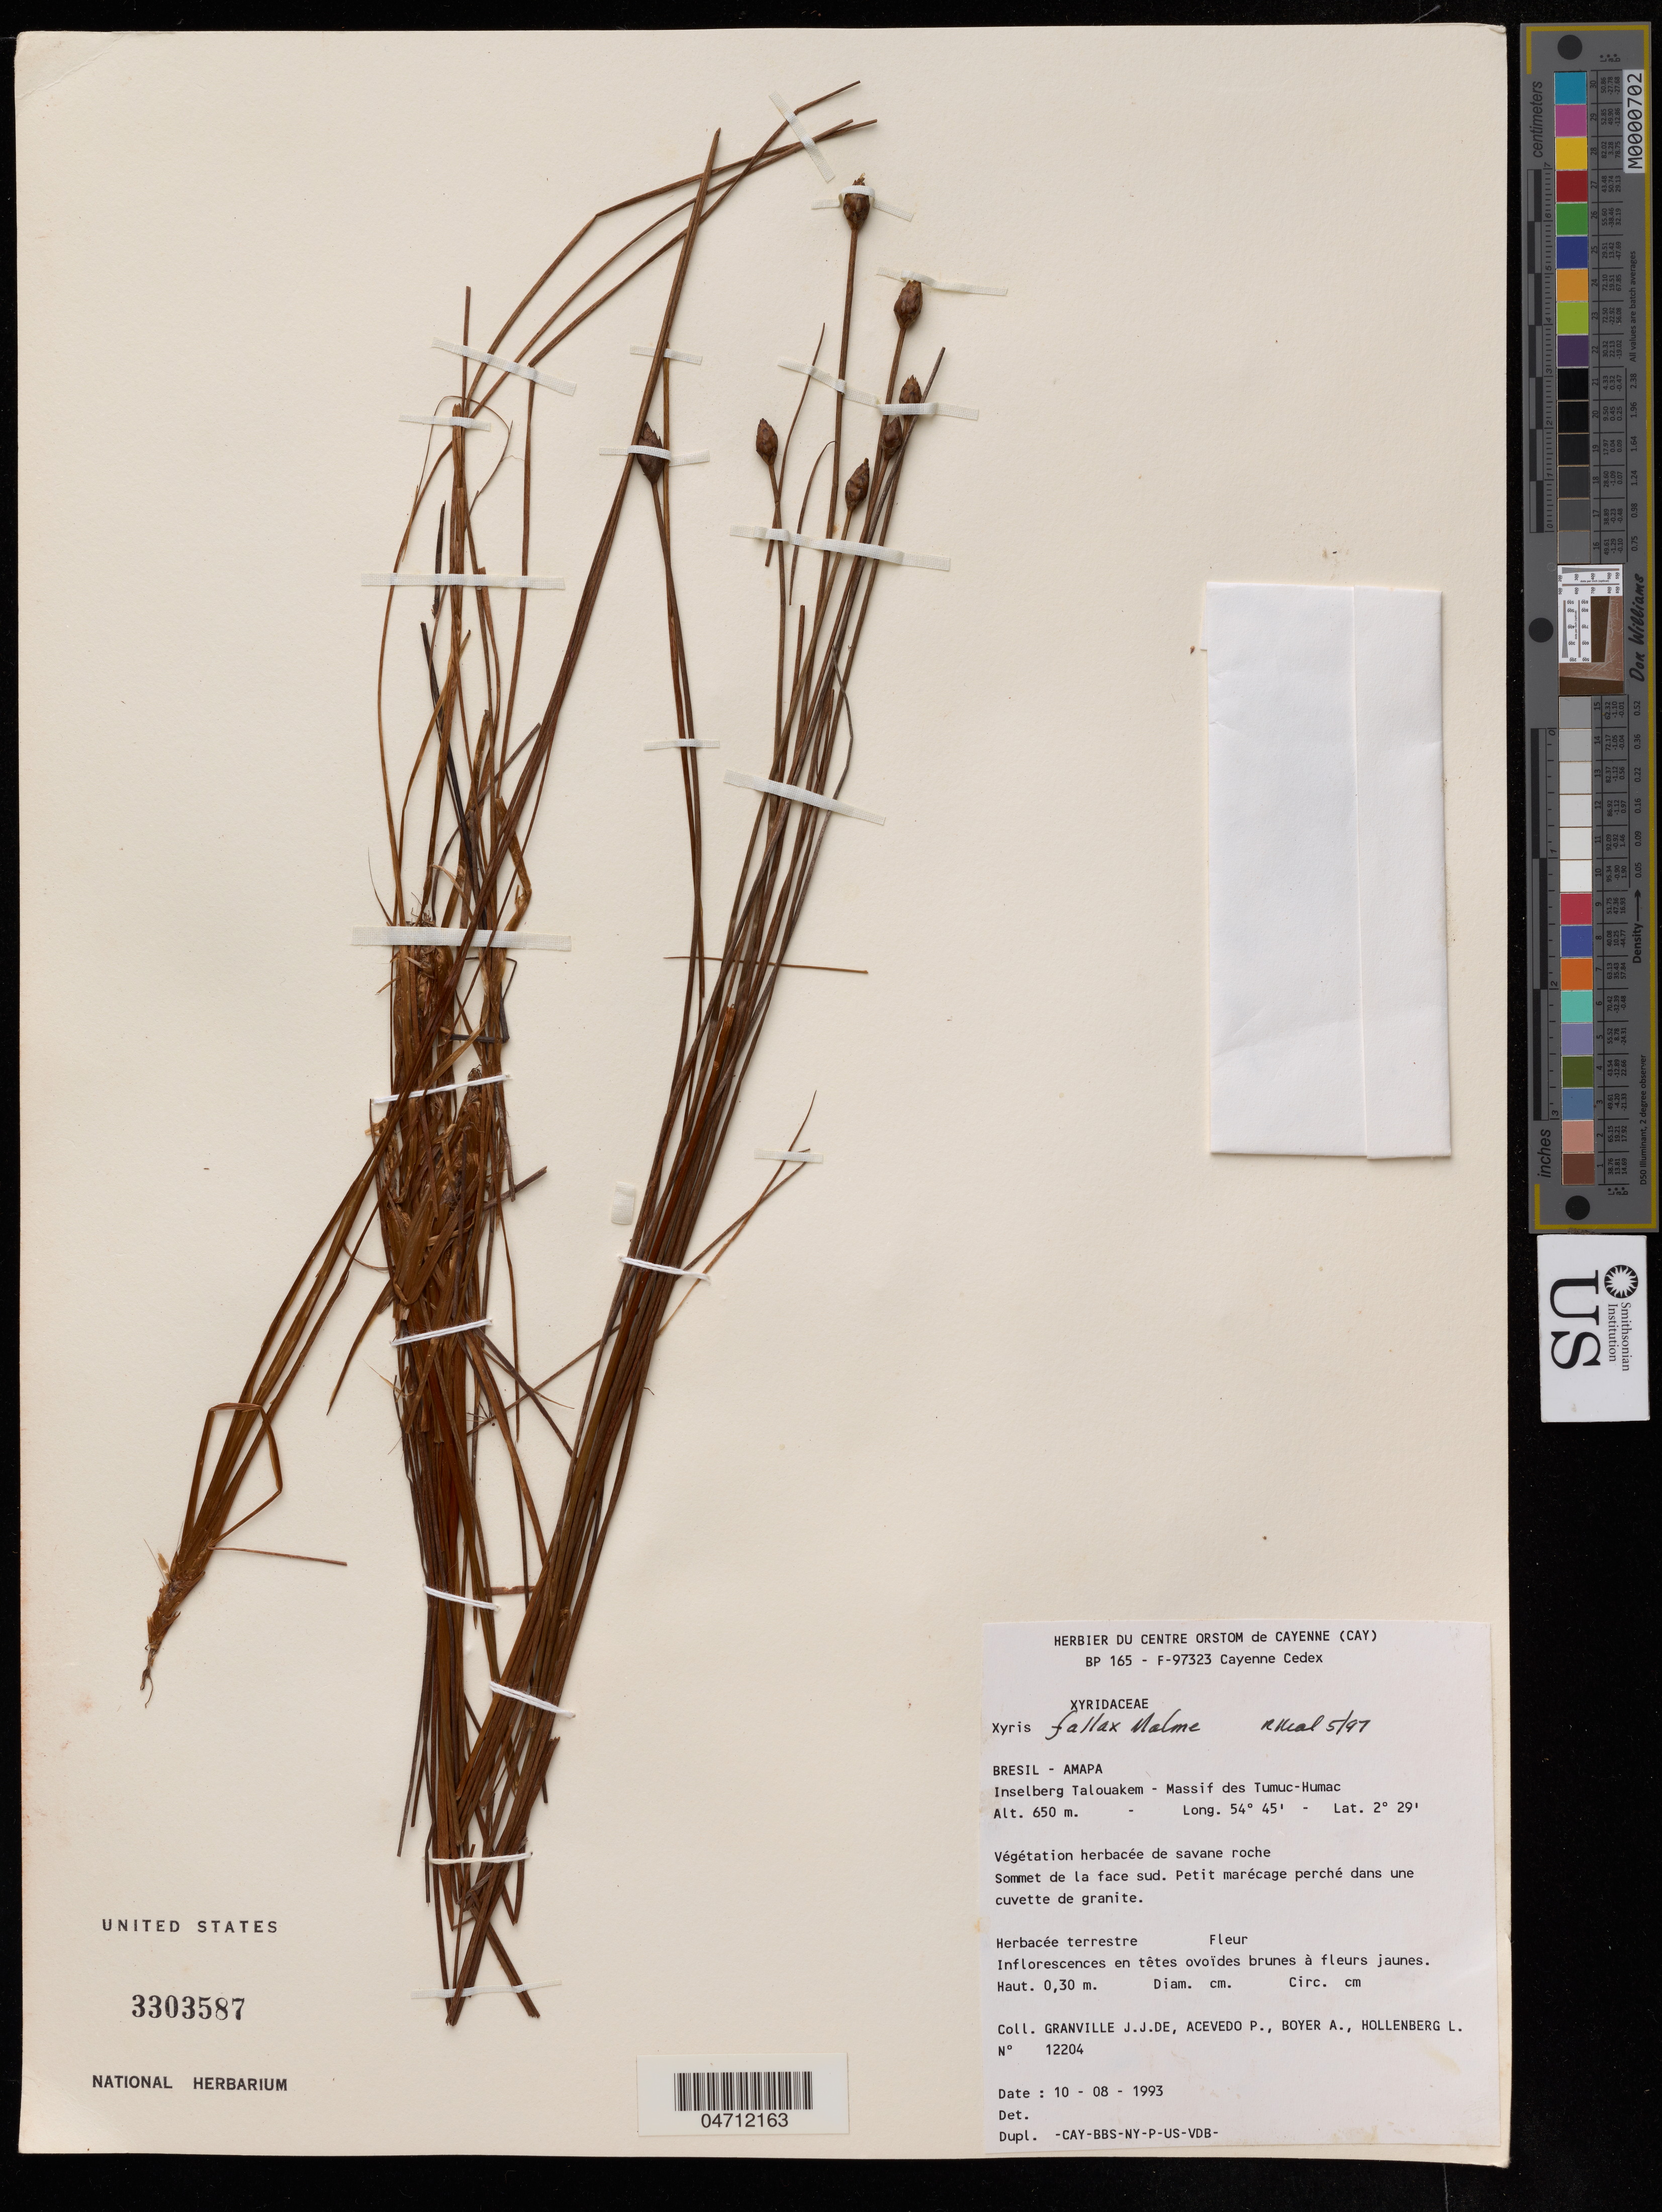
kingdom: Plantae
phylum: Tracheophyta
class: Liliopsida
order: Poales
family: Xyridaceae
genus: Xyris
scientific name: Xyris fallax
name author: Malme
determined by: Kral, Robert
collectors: J.-J. de Granville, P. Acevedo-Rodr., A. Boyer & L. Hollenberg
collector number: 12204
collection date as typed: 10 Aug 1993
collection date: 1993-08-10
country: Brazil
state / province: Amapá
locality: Inselberg Talouakem, Massif des Tumuc-Humac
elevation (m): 650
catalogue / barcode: US 3303587